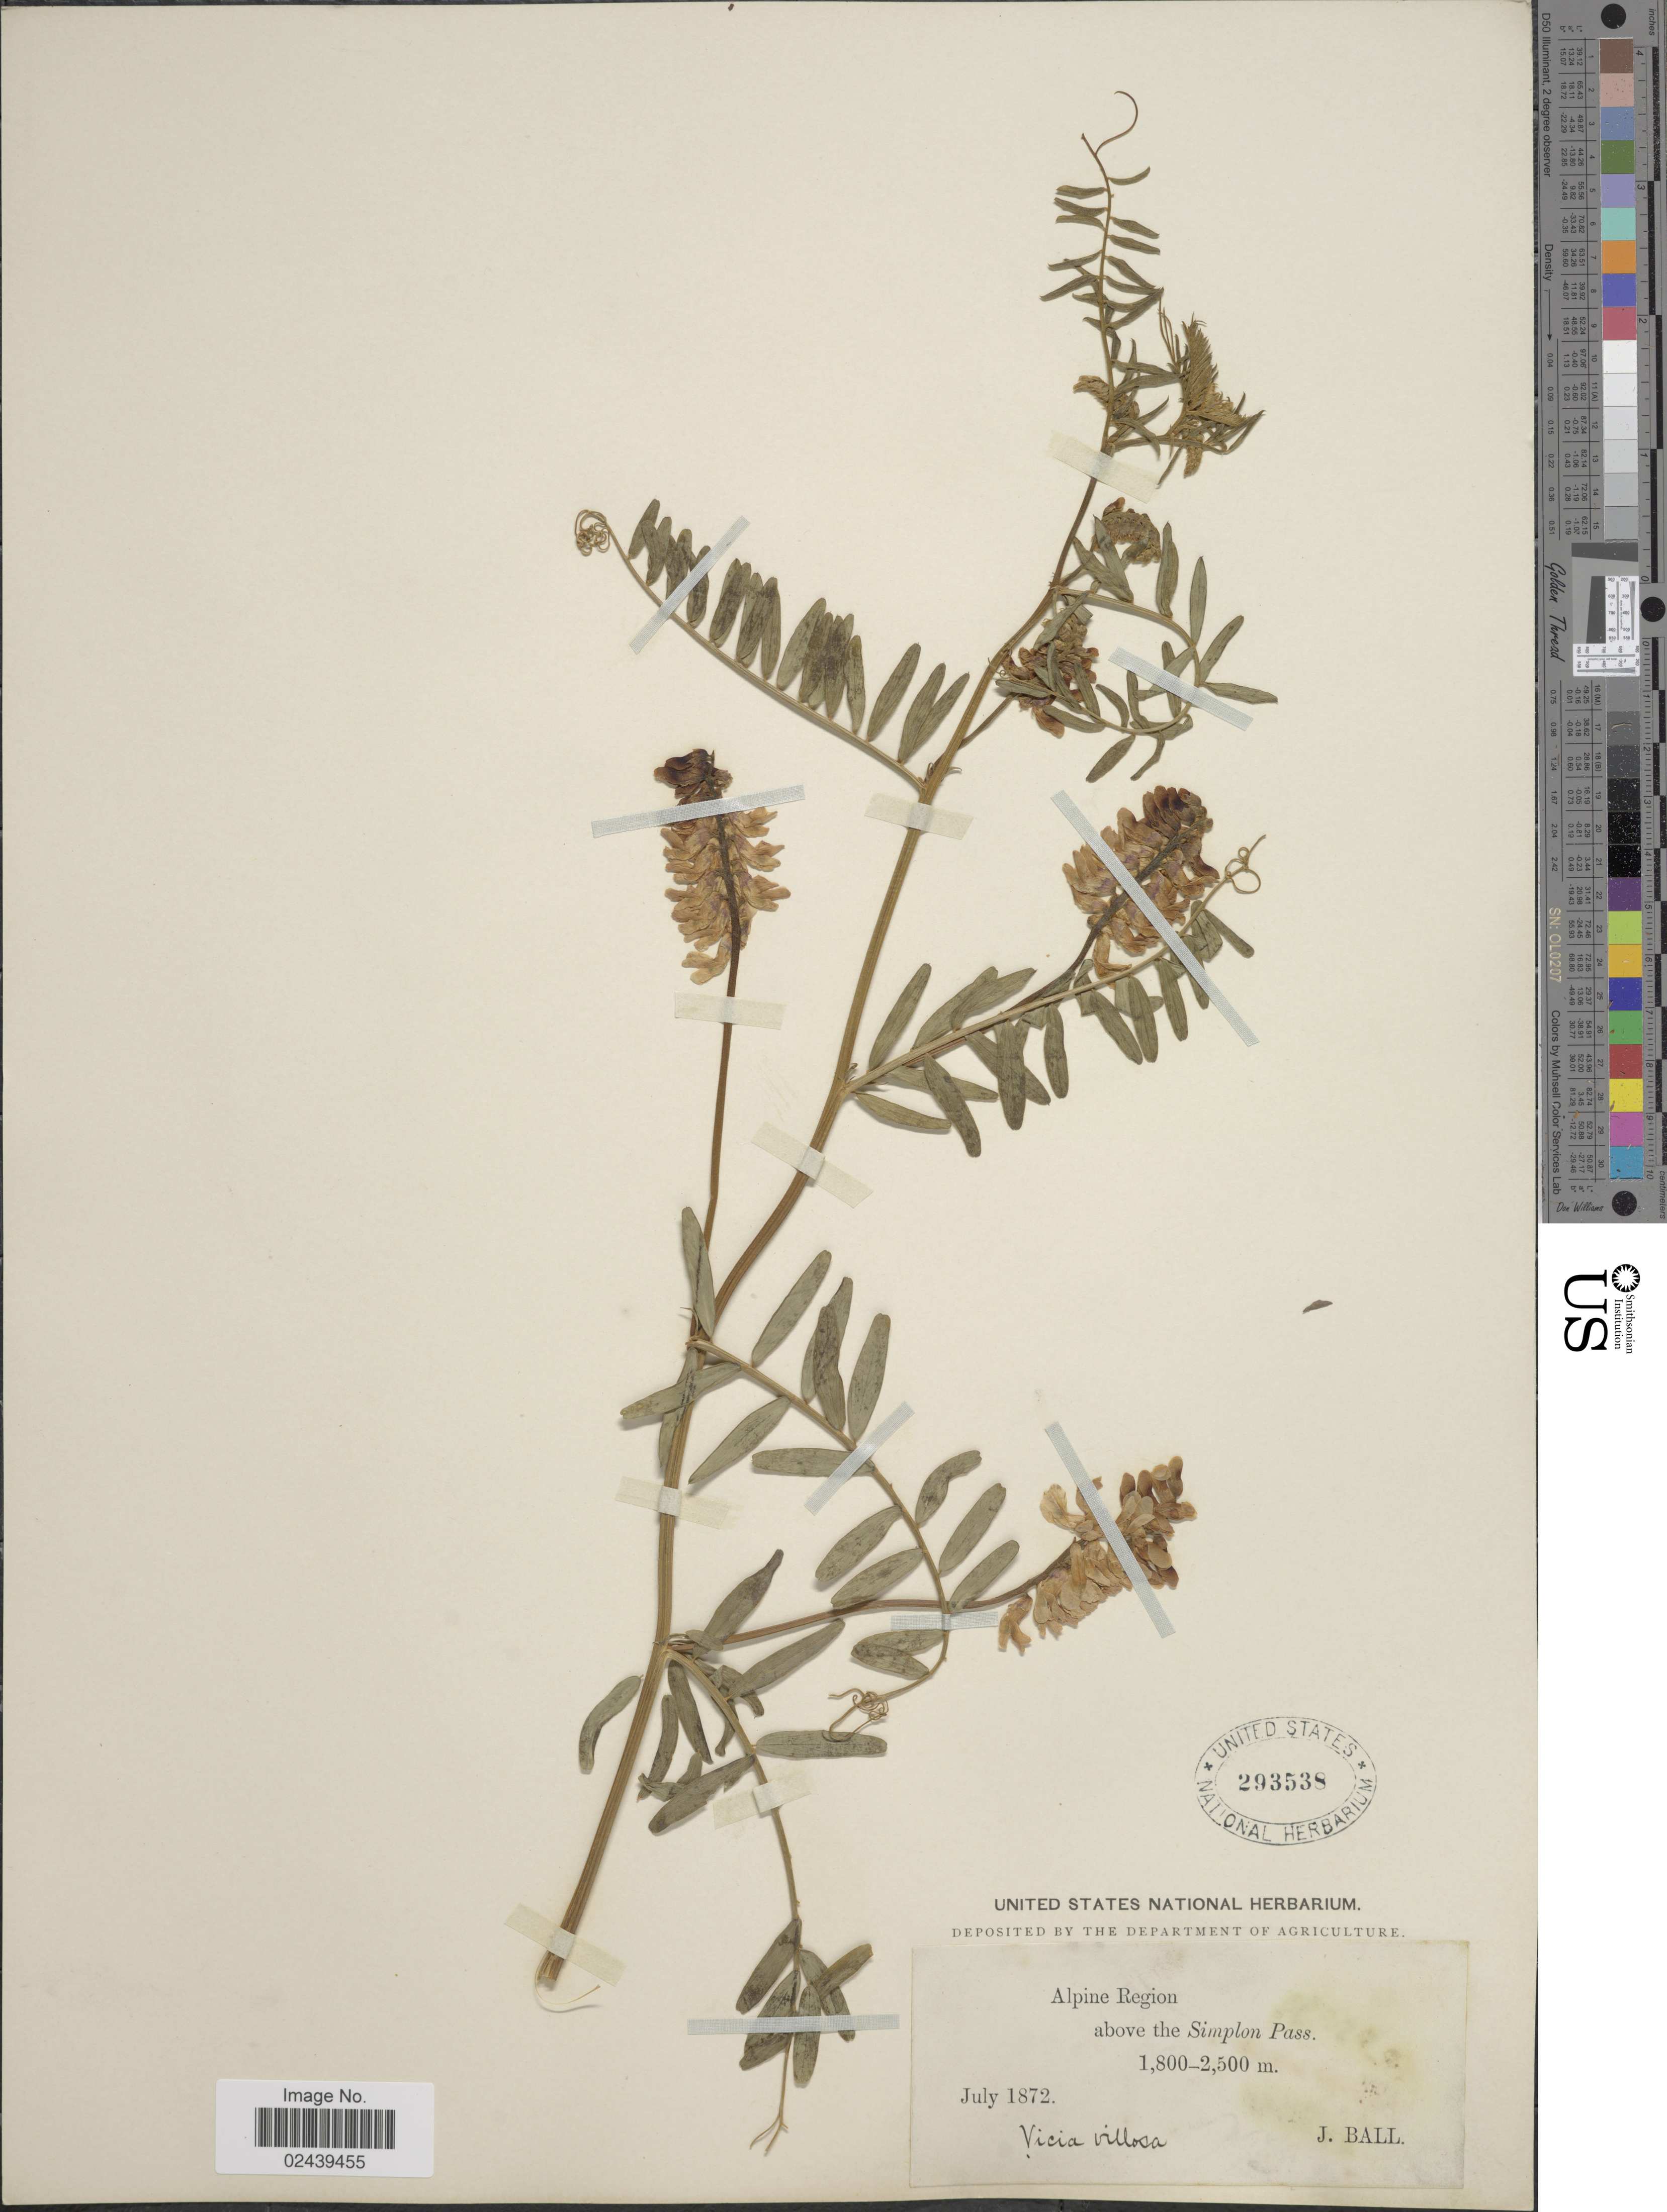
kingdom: Plantae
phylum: Tracheophyta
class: Magnoliopsida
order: Fabales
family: Fabaceae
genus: Vicia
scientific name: Vicia villosa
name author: Roth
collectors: J. Ball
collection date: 1872-07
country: Switzerland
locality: Alpine Region above rge Simplon Pass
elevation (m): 1800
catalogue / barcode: US 293538